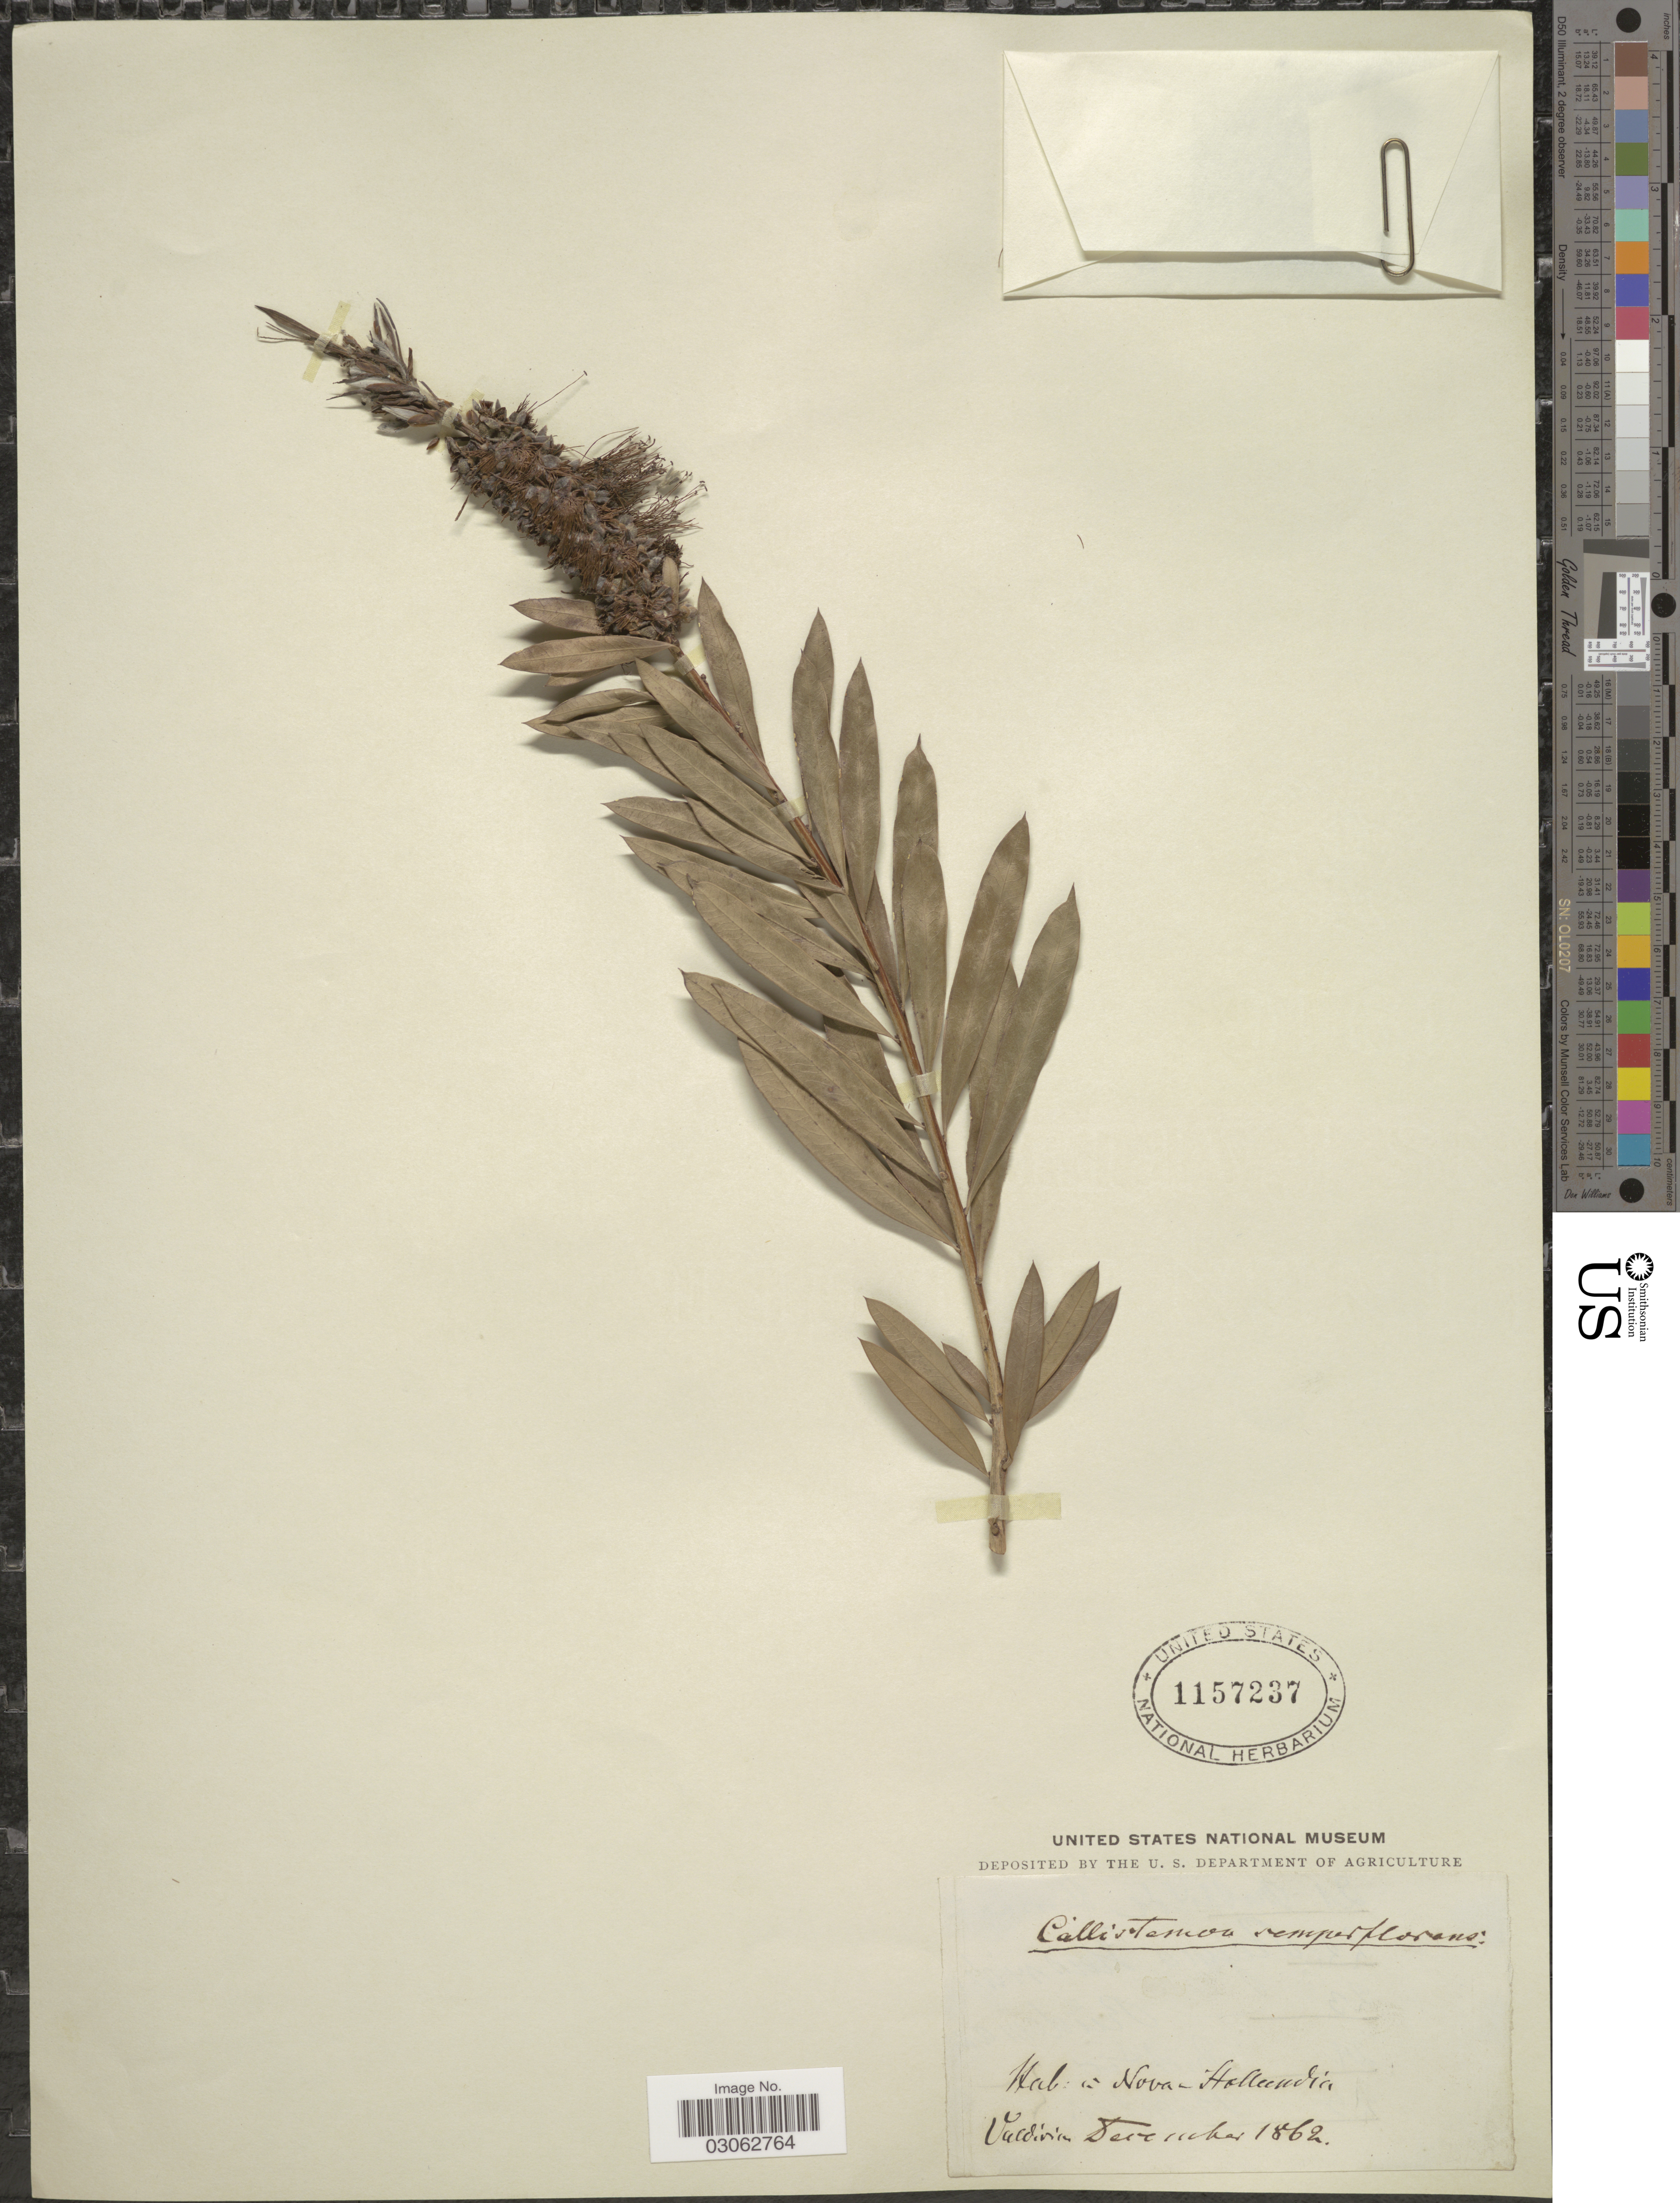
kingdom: Plantae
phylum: Tracheophyta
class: Magnoliopsida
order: Myrtales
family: Myrtaceae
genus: Callistemon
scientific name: Callistemon lanceolatus Colvill ex Sweet, nom. superfl.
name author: Colvill ex Sweet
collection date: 1862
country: Australia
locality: Nova-Hollandia. Valdivia.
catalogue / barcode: US 1157237